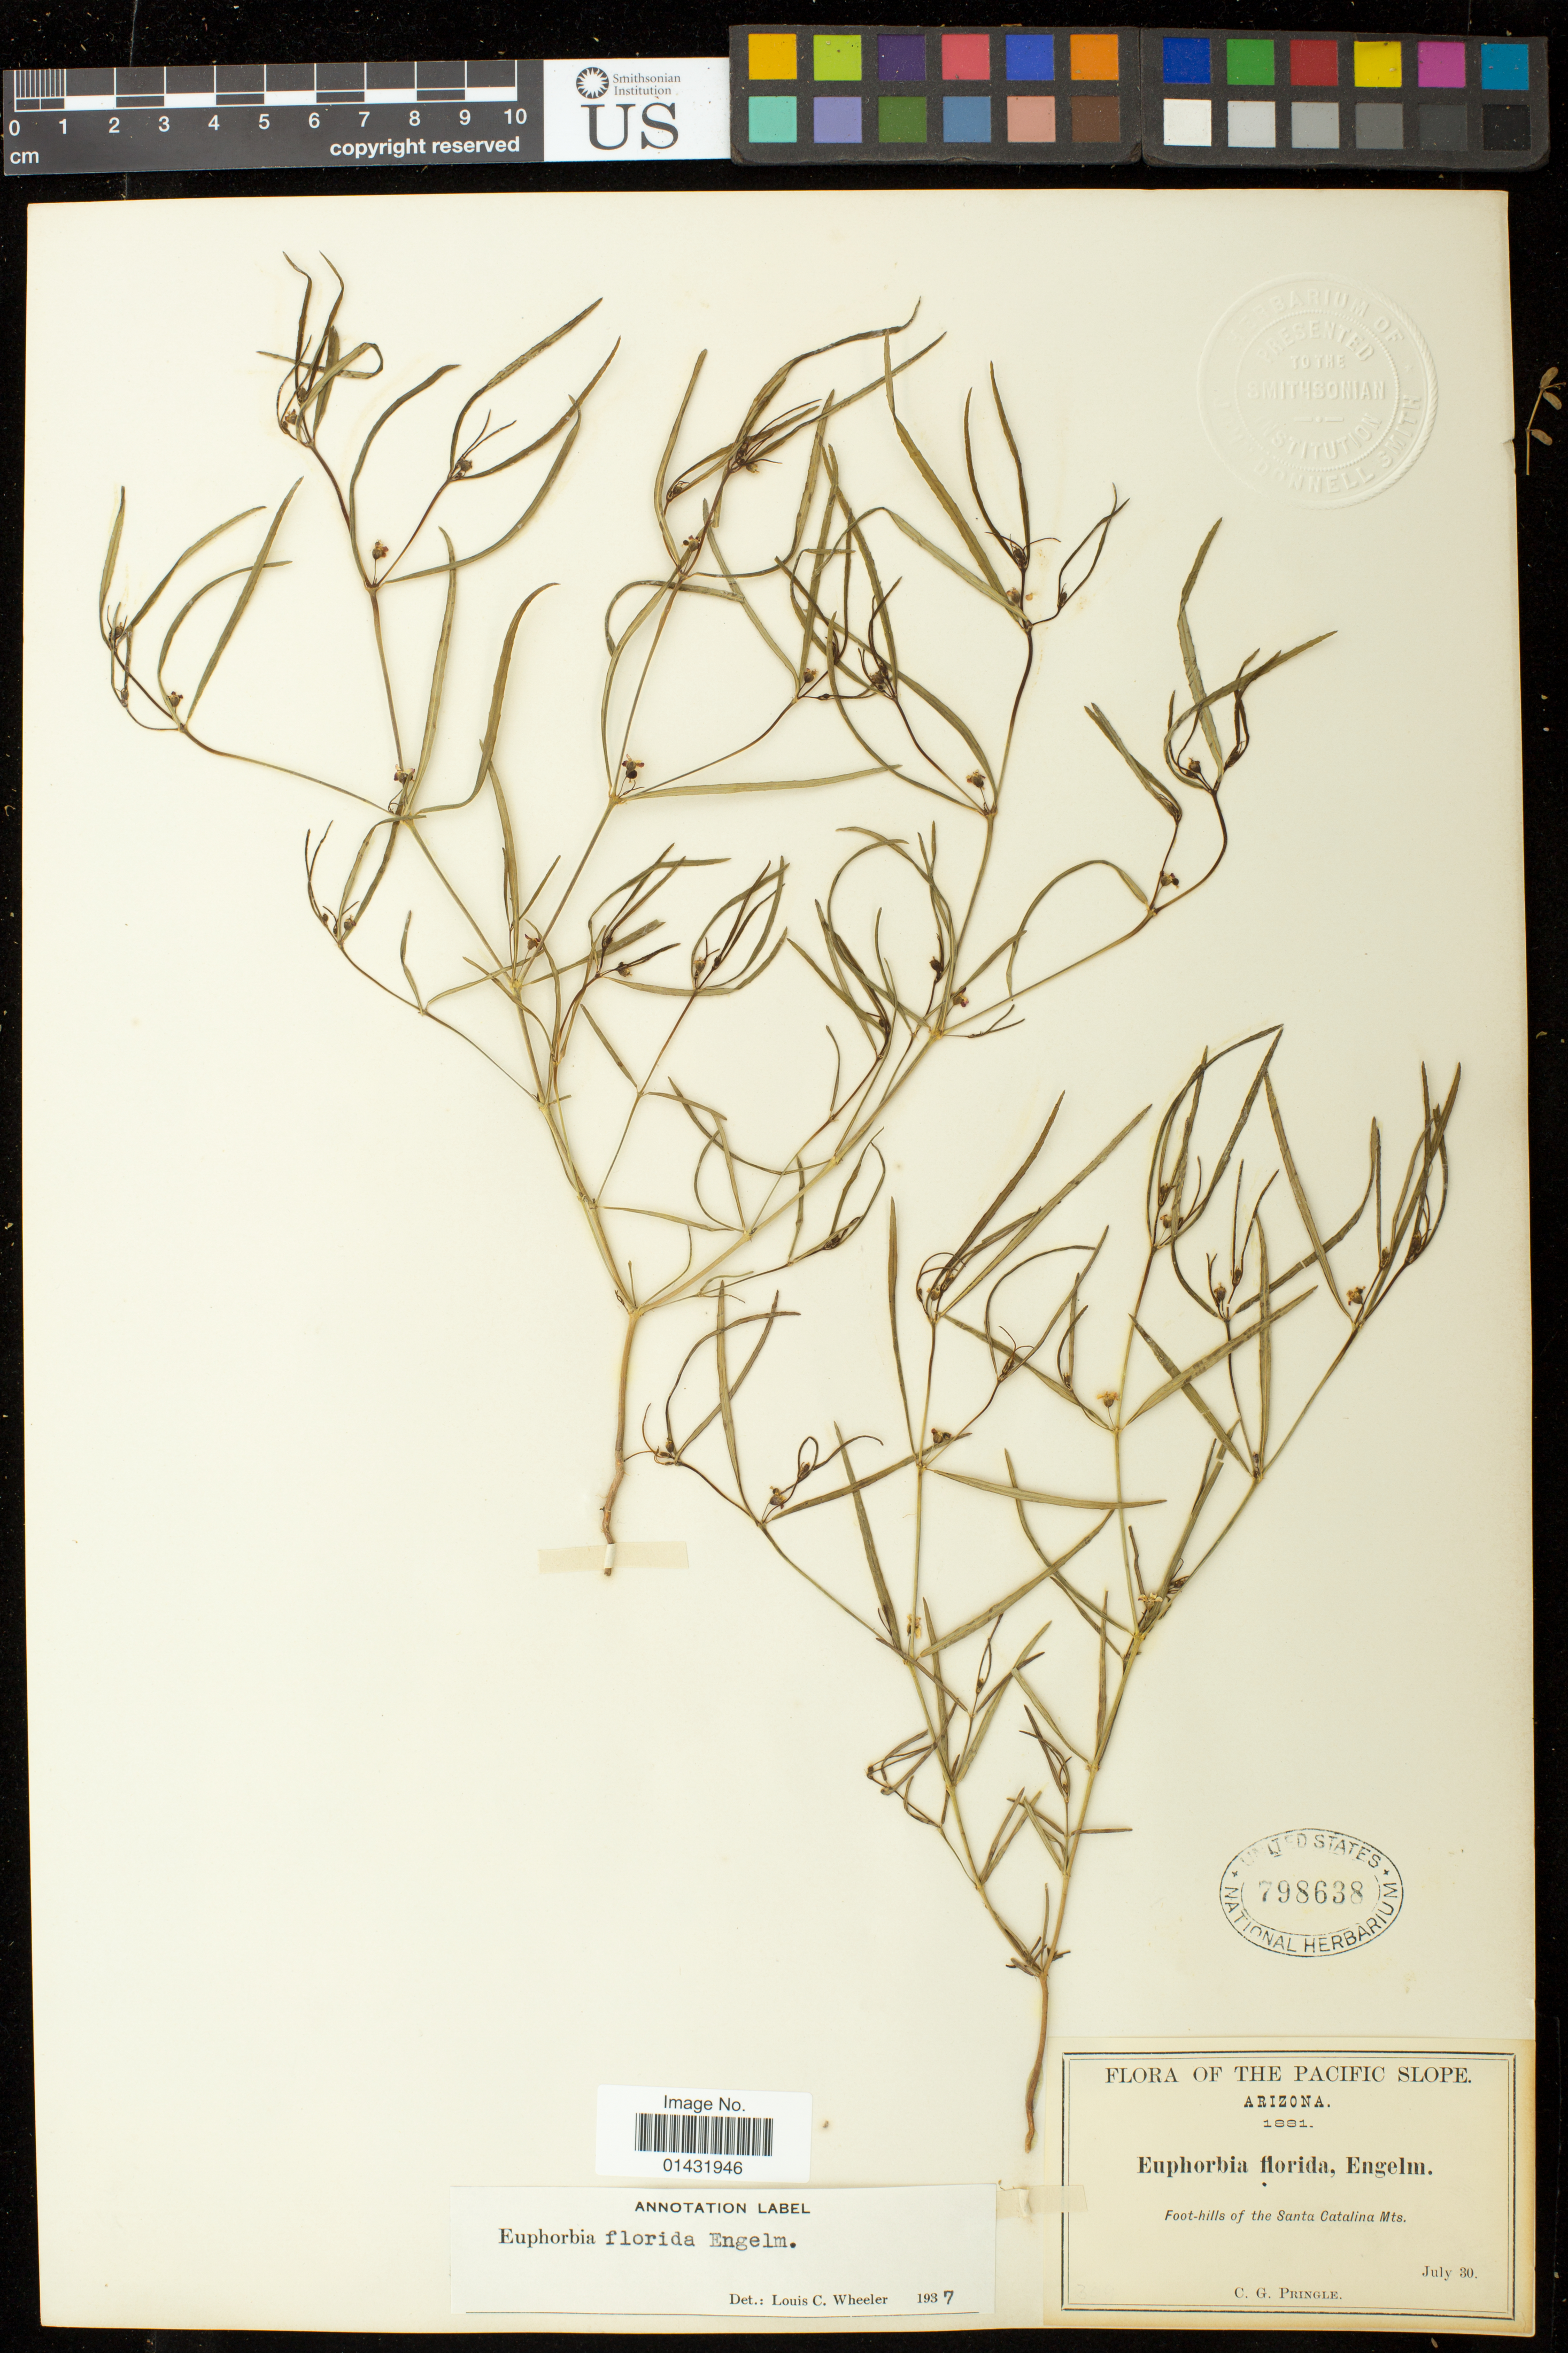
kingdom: Plantae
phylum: Tracheophyta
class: Magnoliopsida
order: Malpighiales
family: Euphorbiaceae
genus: Euphorbia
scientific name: Euphorbia florida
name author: Engelm. in Emory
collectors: C. G. Pringle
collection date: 1881-07-30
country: United States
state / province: Arizona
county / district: Pima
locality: Foothills of the Santa Catalina Mts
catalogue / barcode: US 798638